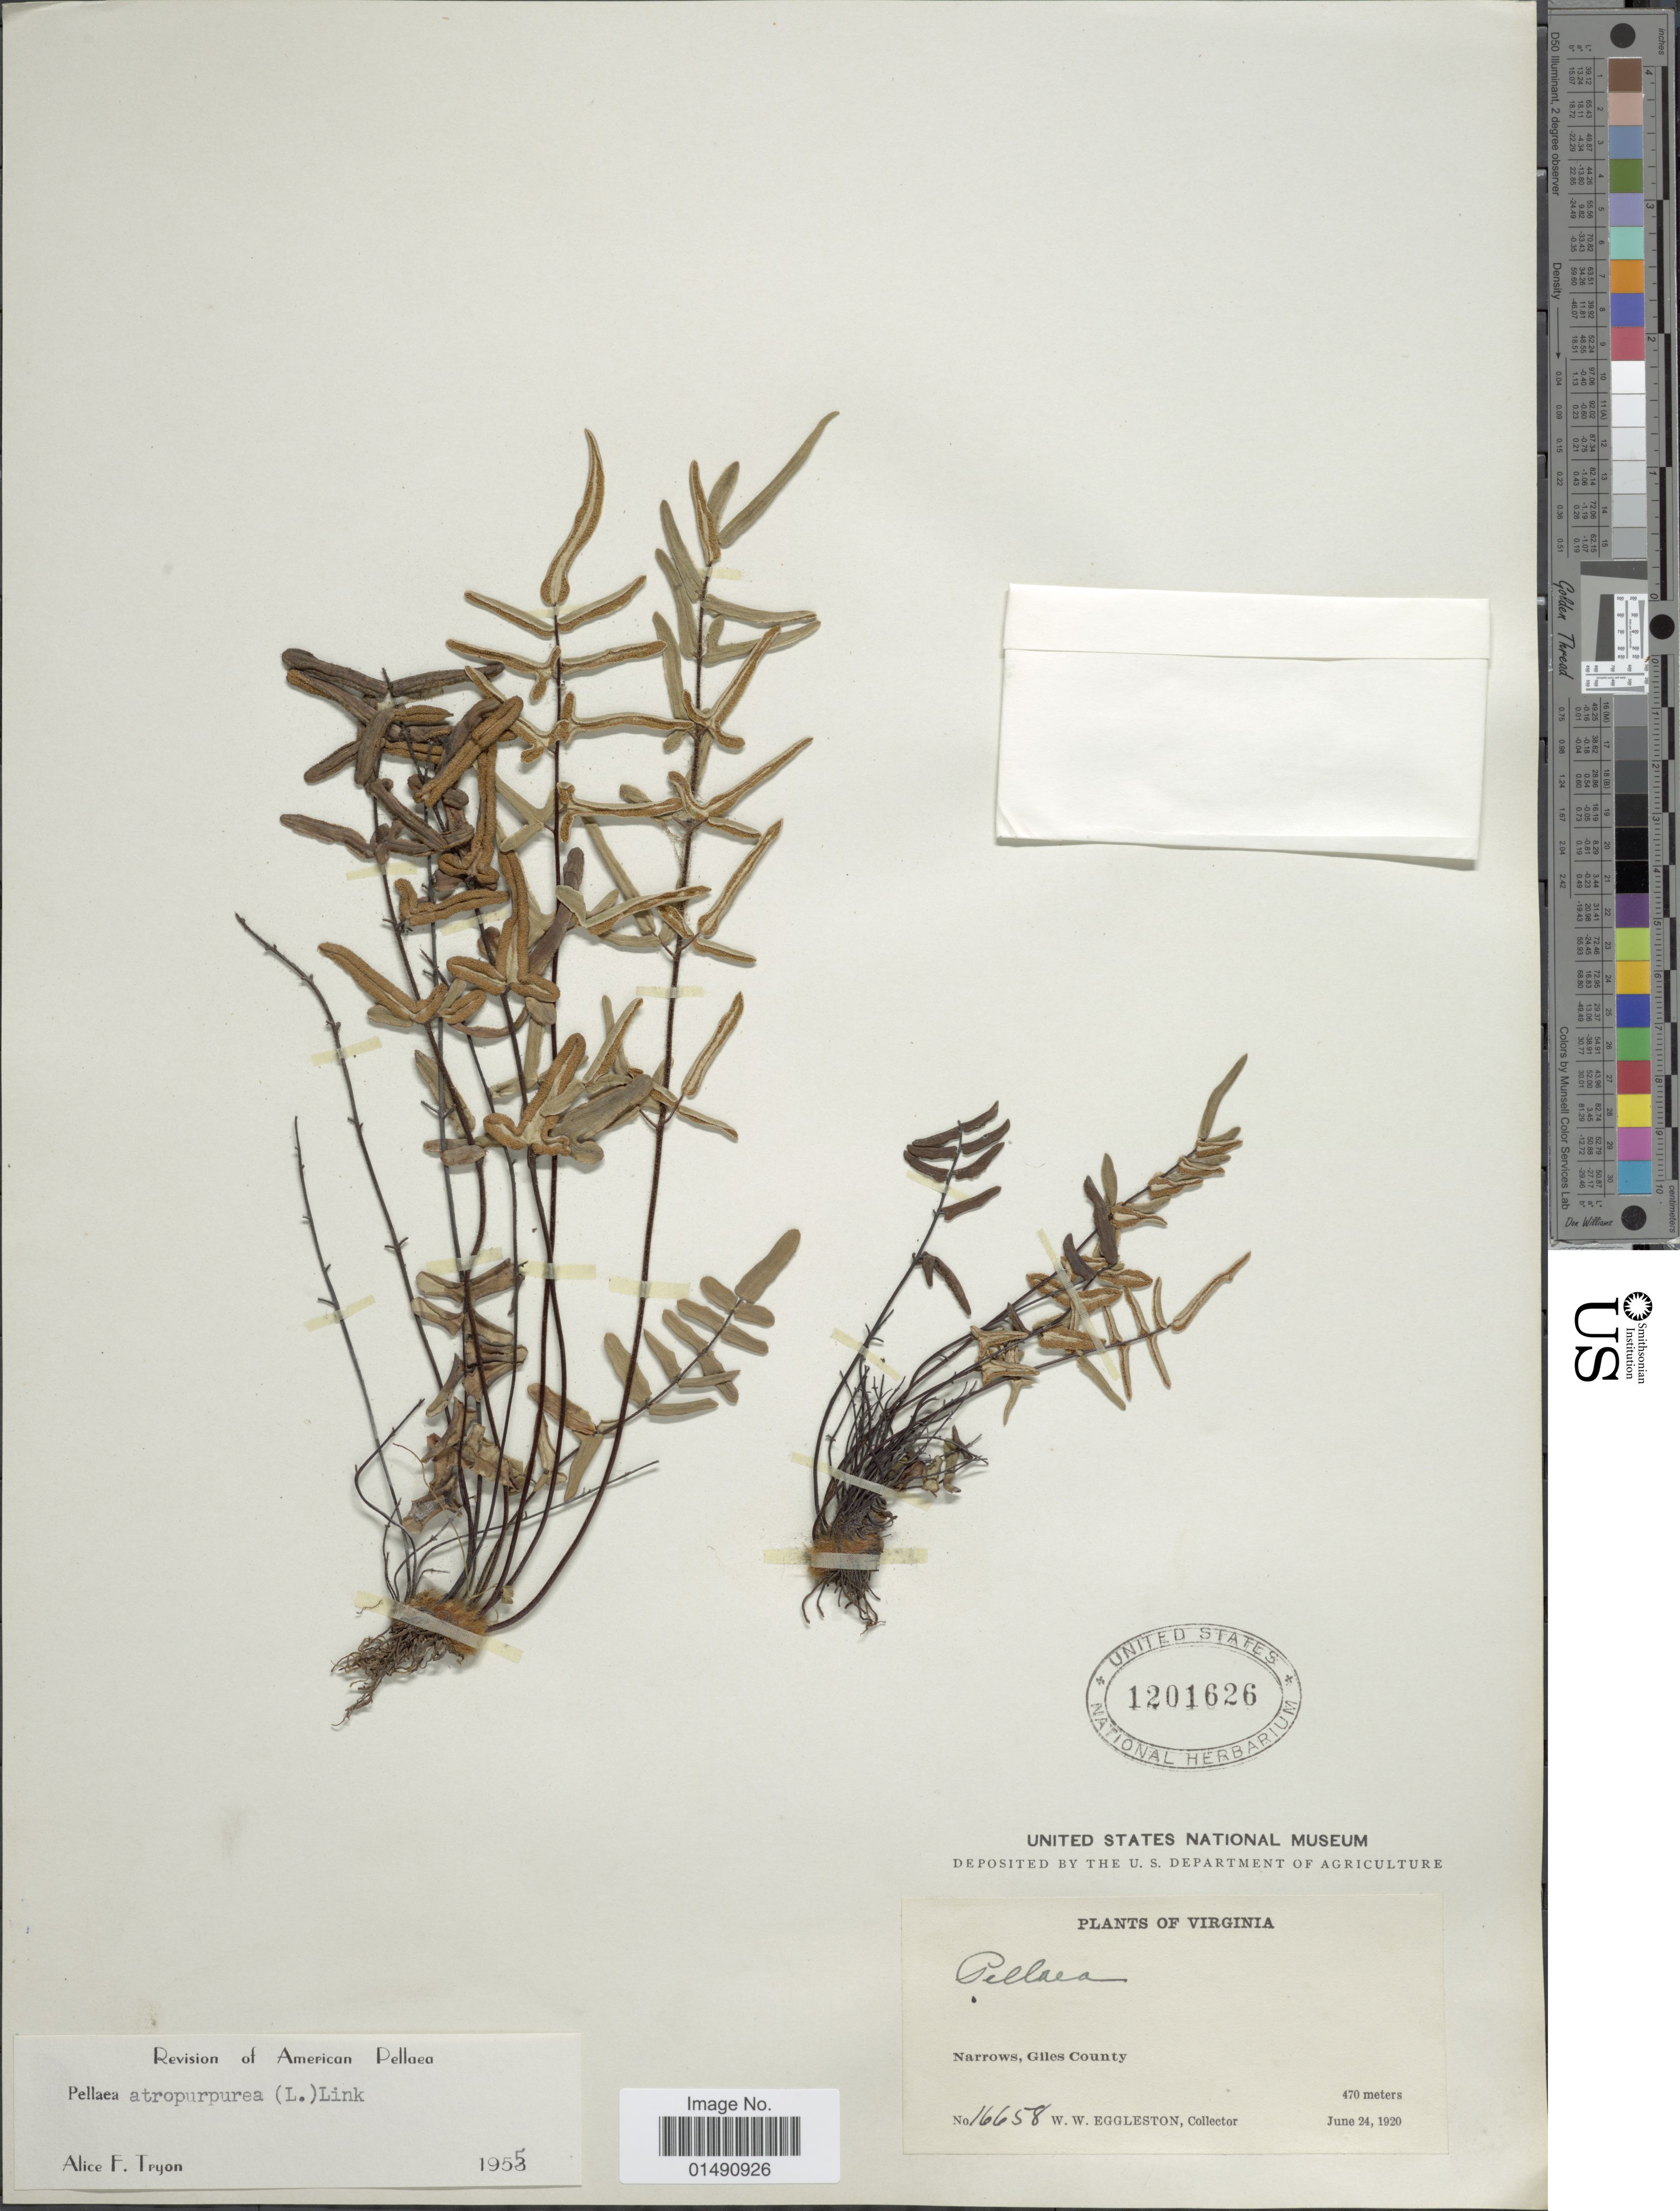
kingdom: Plantae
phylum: Tracheophyta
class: Polypodiopsida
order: Polypodiales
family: Pteridaceae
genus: Pellaea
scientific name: Pellaea atropurpurea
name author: (L.) Link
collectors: W. W. Eggleston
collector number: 16658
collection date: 1920-06-24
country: United States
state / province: Virginia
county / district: Giles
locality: Narrows, Giles County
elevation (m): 470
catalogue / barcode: US 1201626